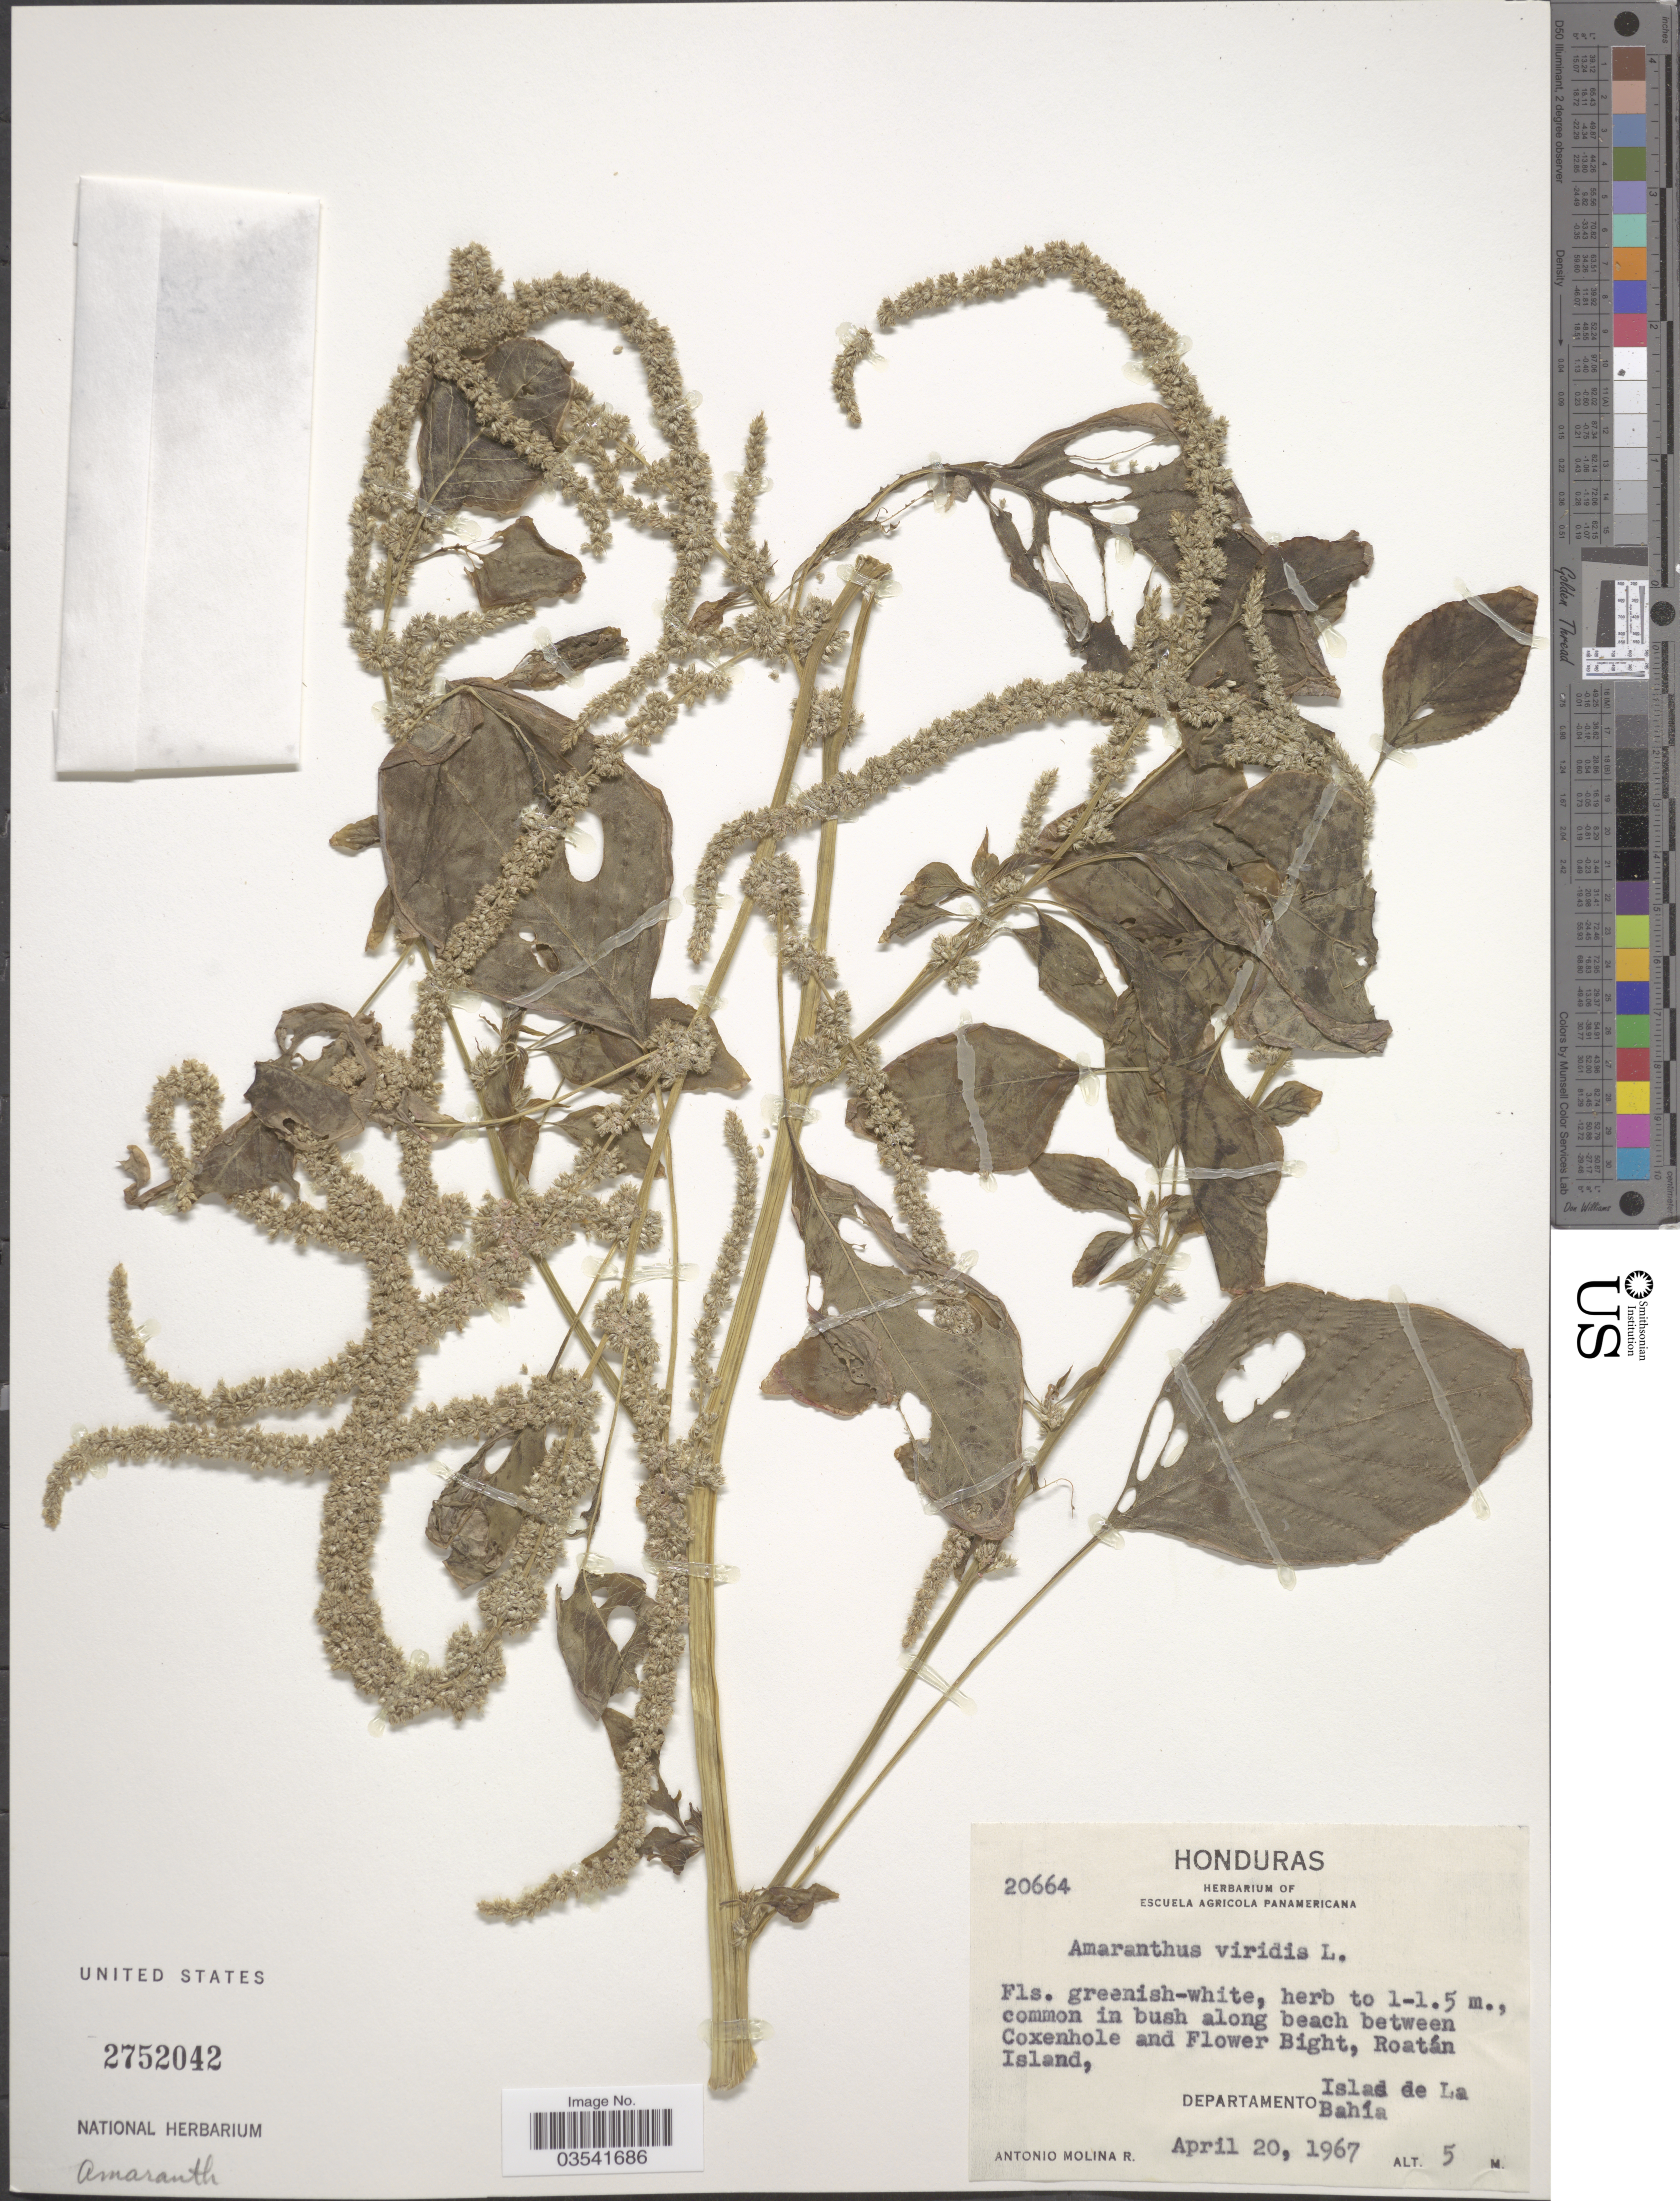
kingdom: Plantae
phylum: Tracheophyta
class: Magnoliopsida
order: Caryophyllales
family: Amaranthaceae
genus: Amaranthus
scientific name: Amaranthus viridis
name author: L.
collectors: A. Molina R.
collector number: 20664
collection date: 1967-04-20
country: Honduras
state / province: Islas de la Bahía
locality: Common in bush along beach between Coxenhole and Flower Bright, Roatán Island, Departamento Islas de La Bahía.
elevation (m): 5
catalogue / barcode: US 2752042